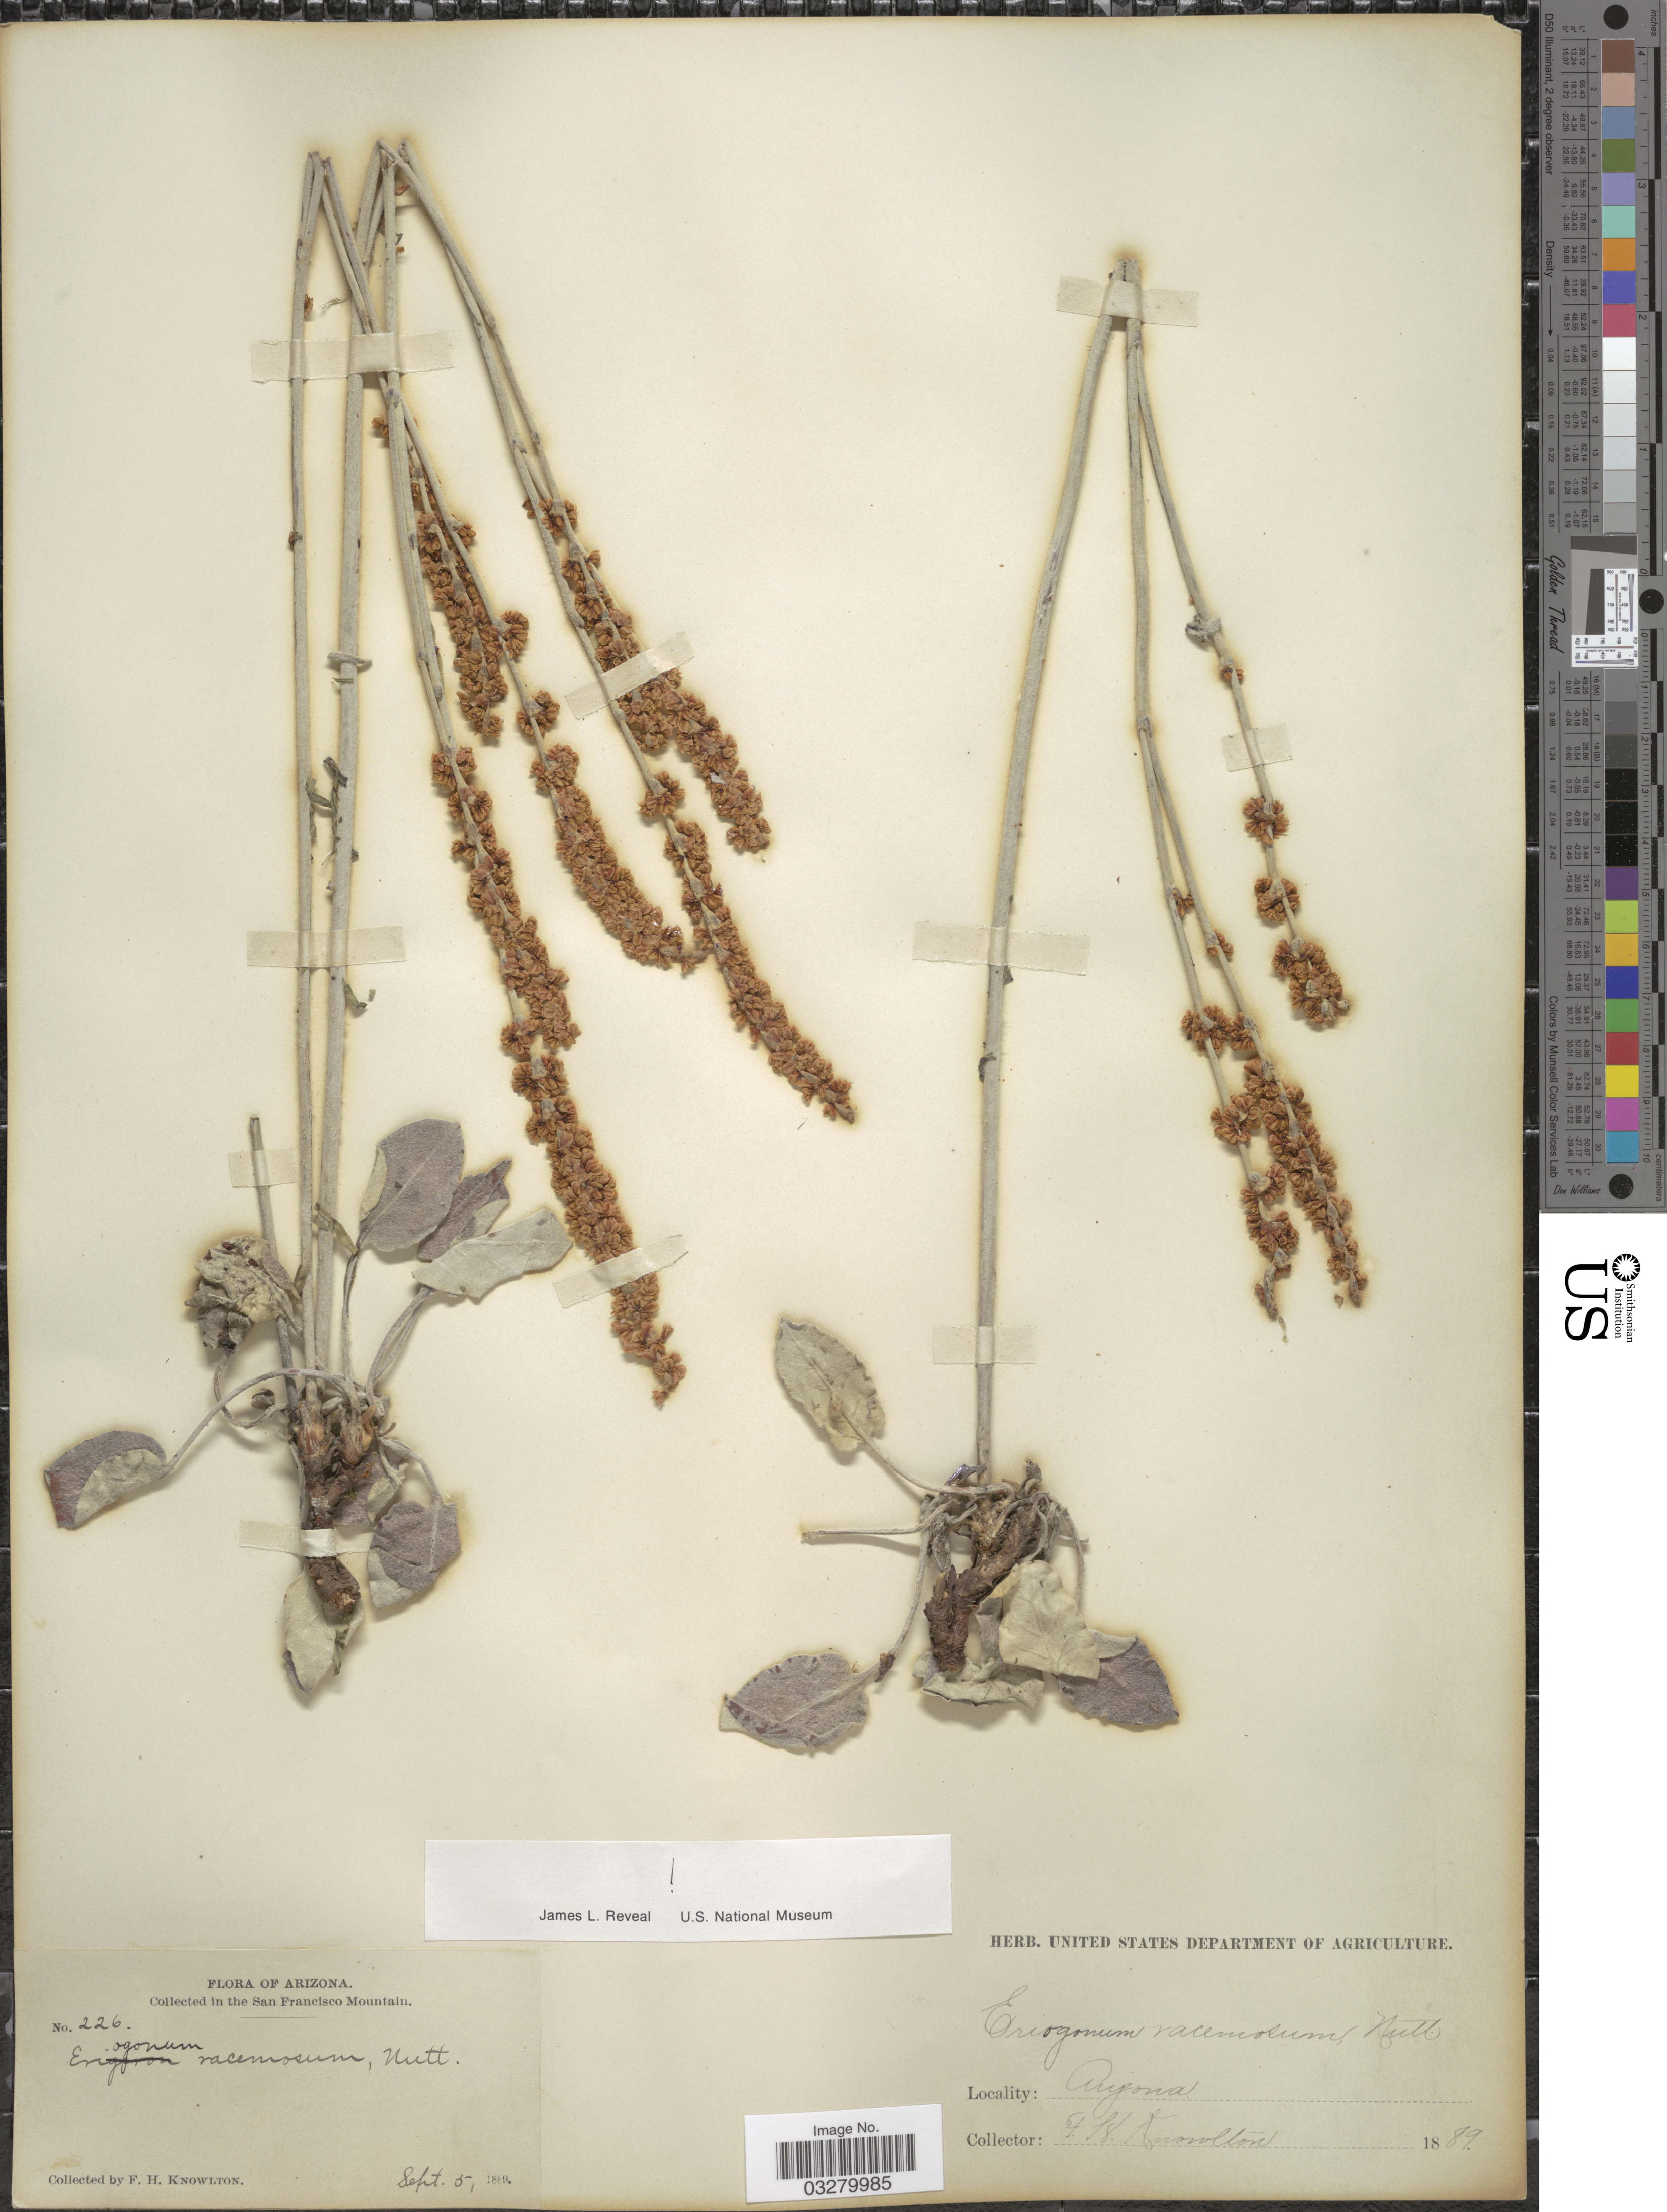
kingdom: Plantae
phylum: Tracheophyta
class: Magnoliopsida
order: Caryophyllales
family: Polygonaceae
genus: Eriogonum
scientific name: Eriogonum racemosum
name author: Nutt.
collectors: F. H. Knowlton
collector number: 226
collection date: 1889-09-05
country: United States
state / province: Arizona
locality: In the San Francisco Mountain.